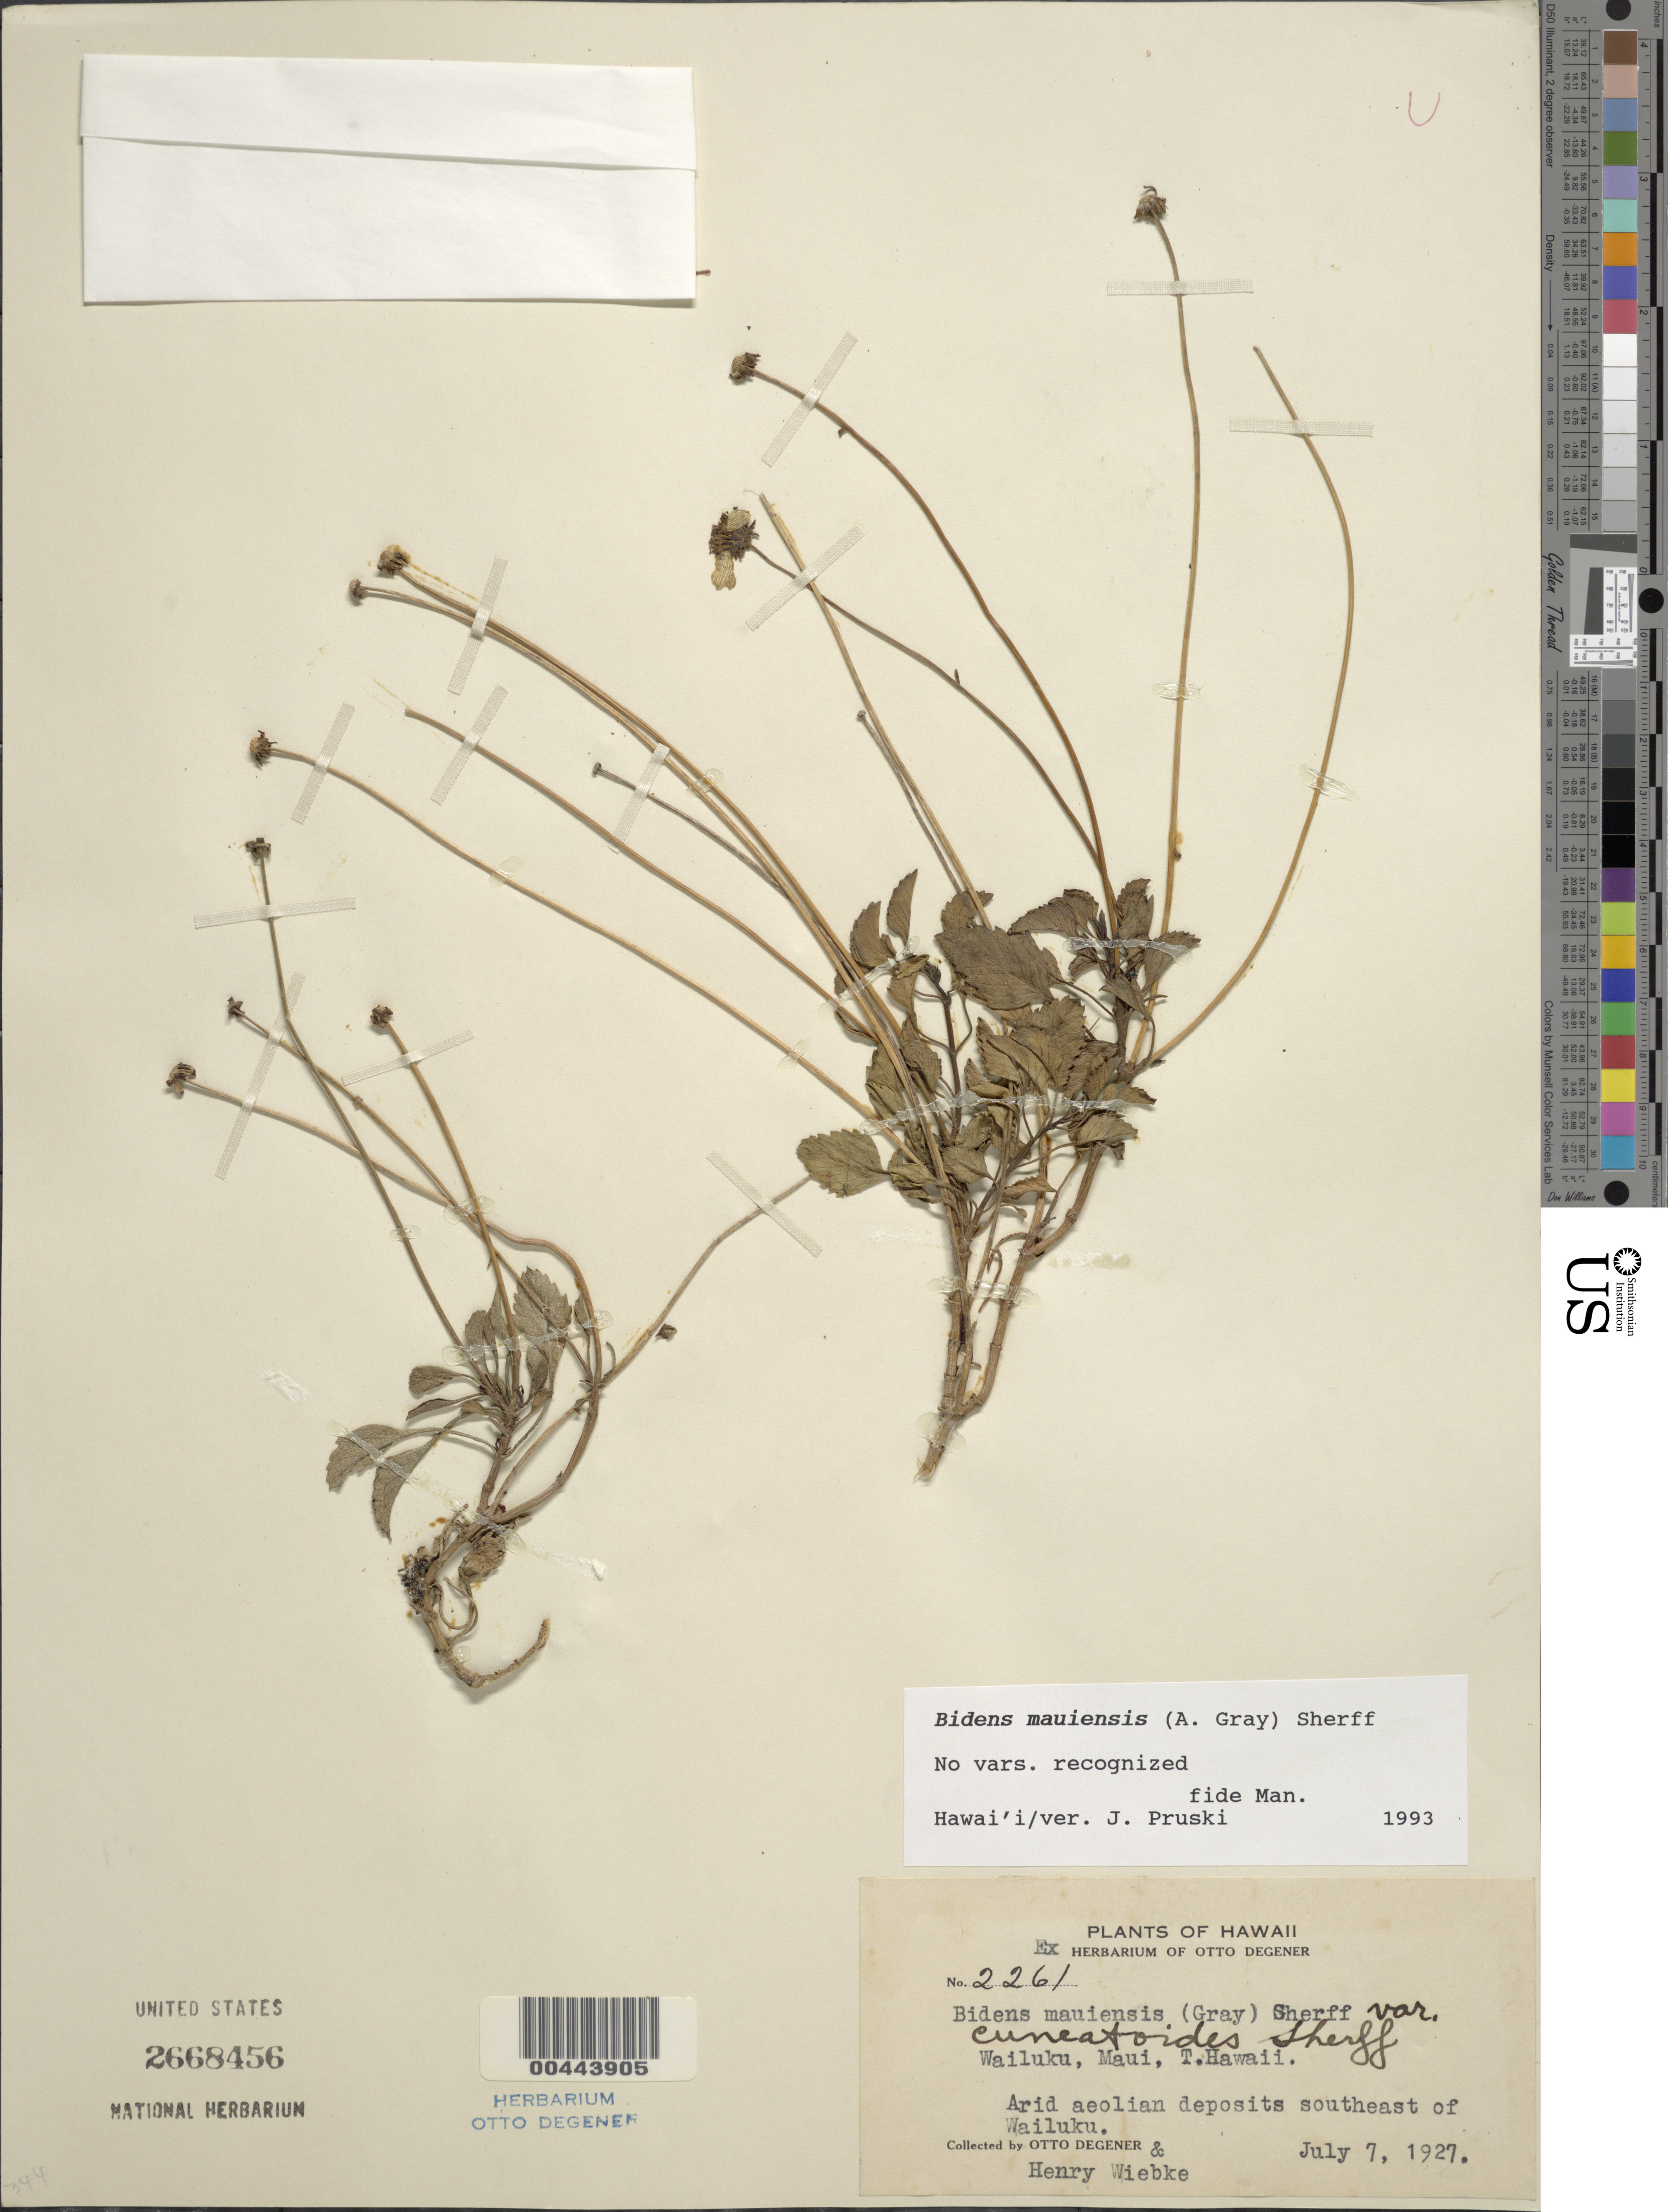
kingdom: Plantae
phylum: Tracheophyta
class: Magnoliopsida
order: Asterales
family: Asteraceae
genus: Bidens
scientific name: Bidens mauiensis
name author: Sherff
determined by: Pruski, J. F.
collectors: O. Degener & H. Wiebke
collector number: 2261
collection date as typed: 7 Jul 1927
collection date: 1927-07-07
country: United States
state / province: Hawaii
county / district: Maui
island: Maui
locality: Wailuku, SE of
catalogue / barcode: US 2668456